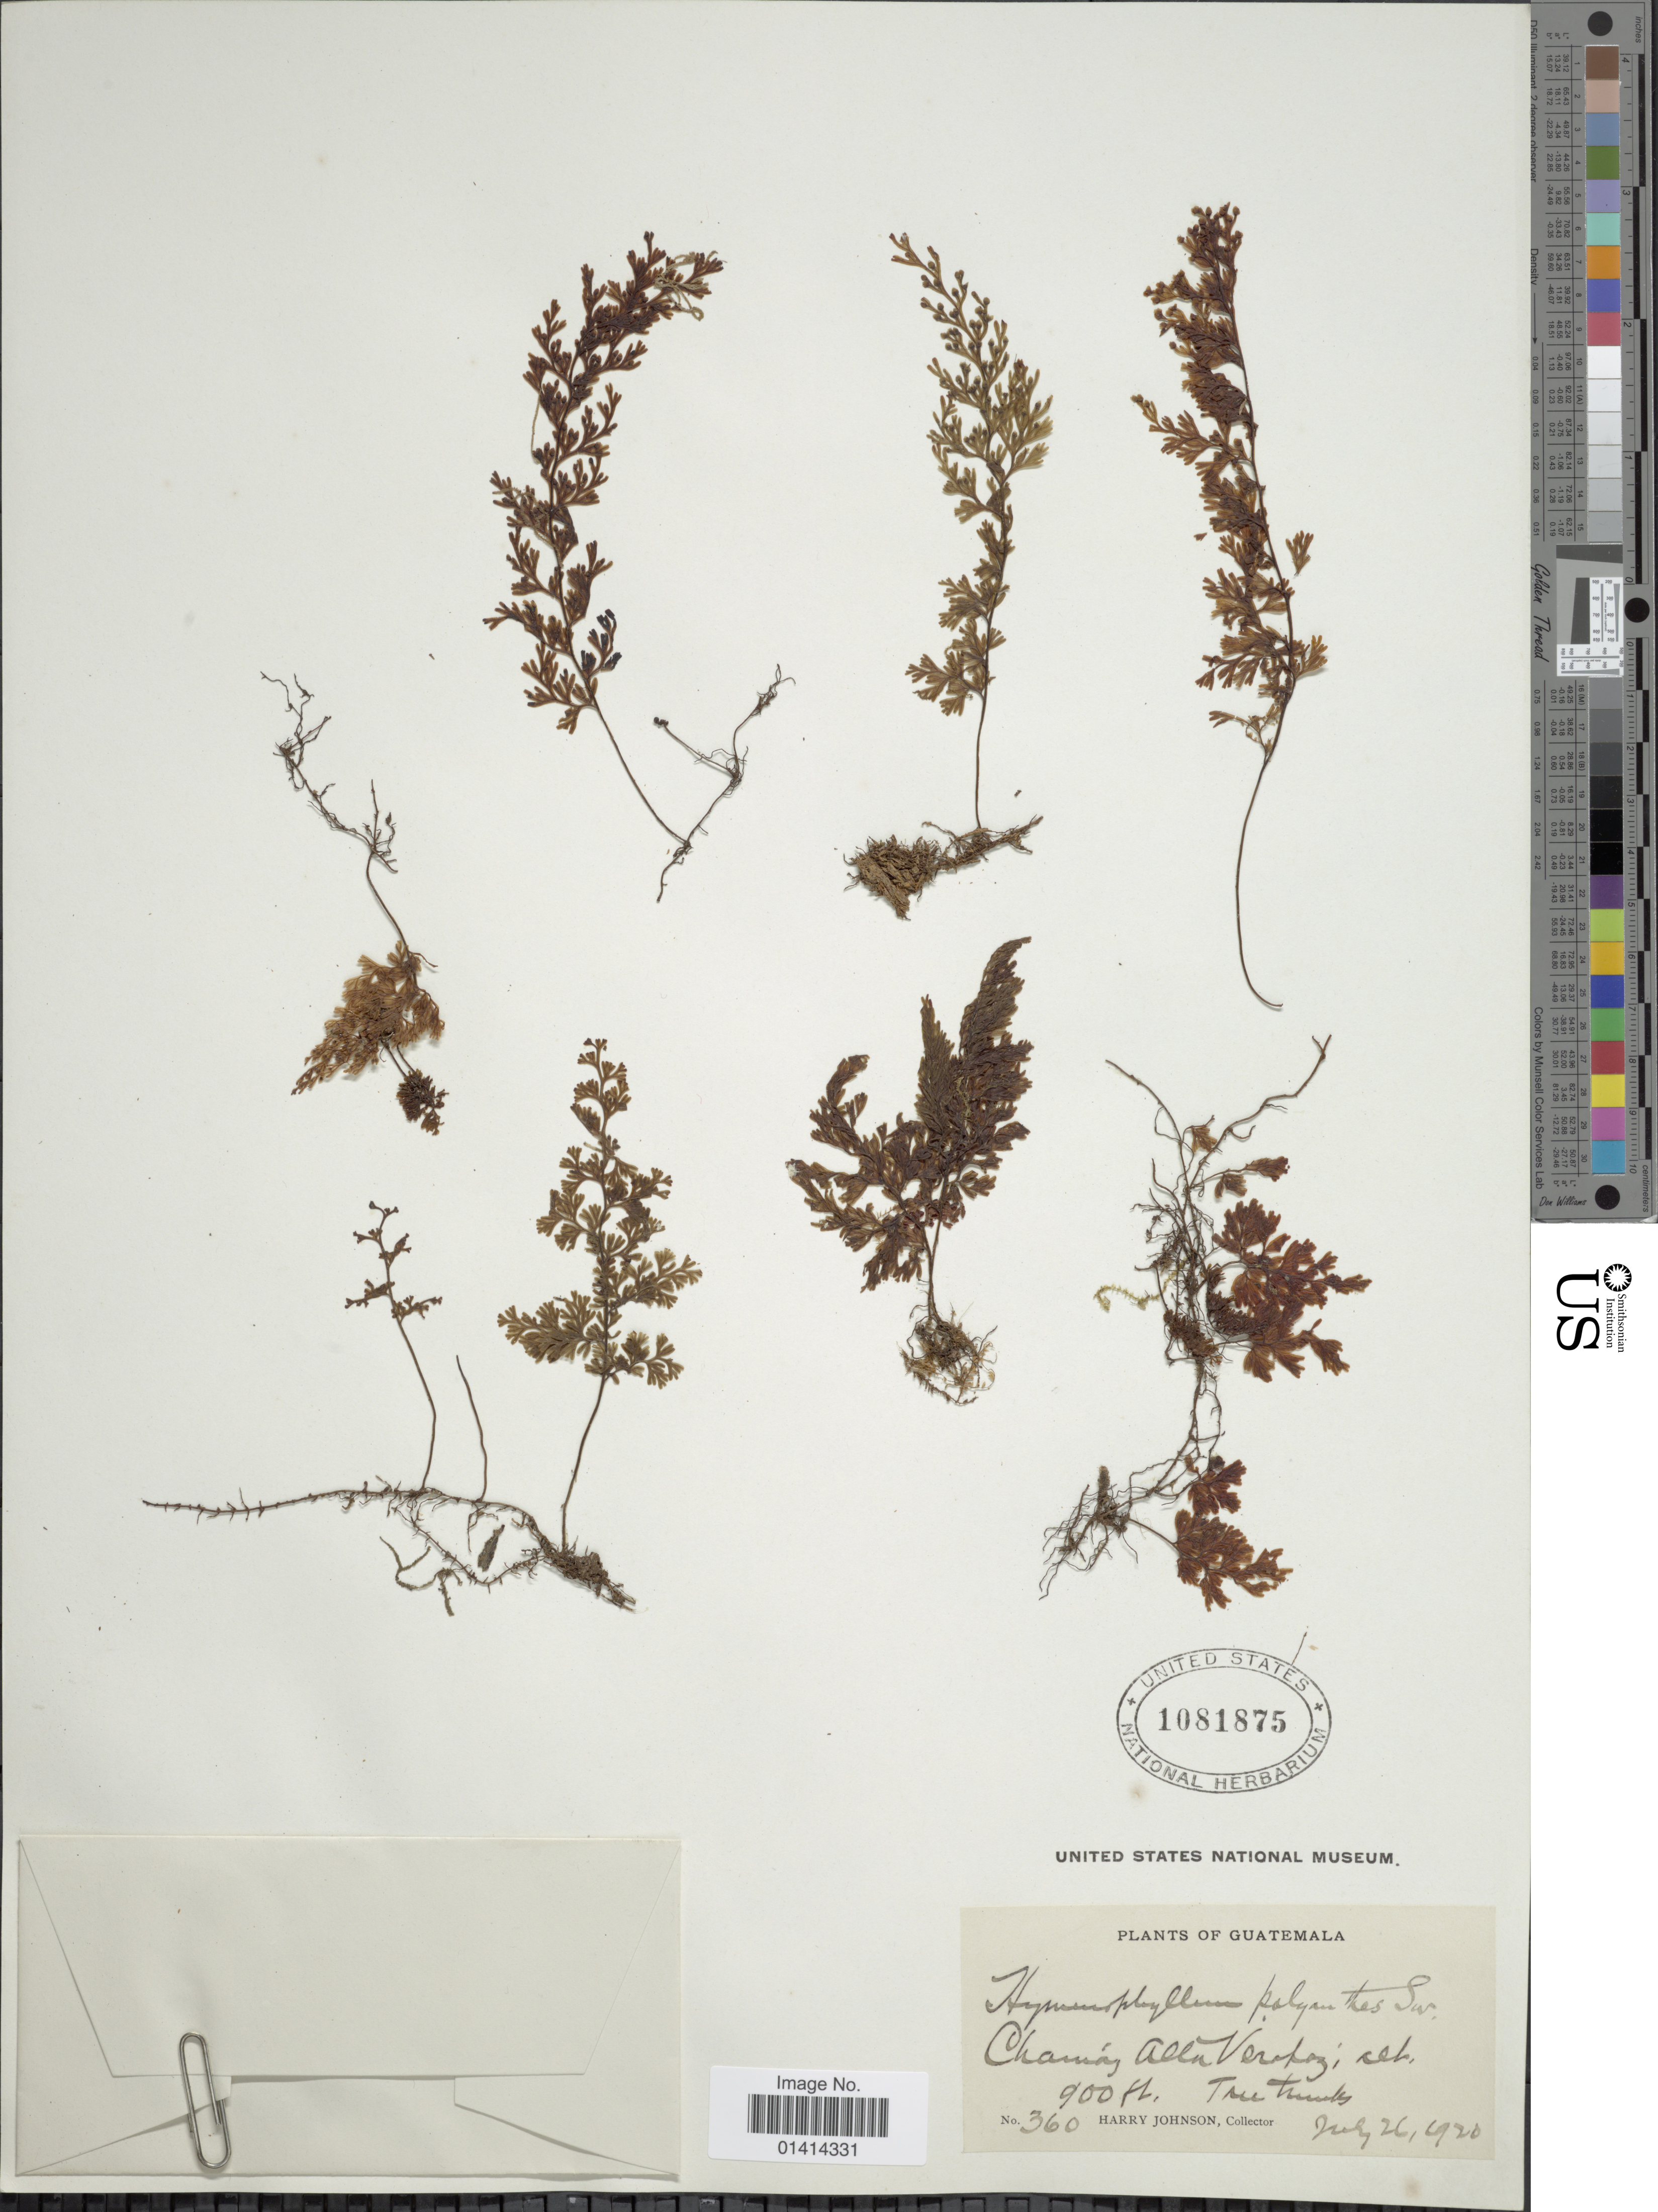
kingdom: Plantae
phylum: Tracheophyta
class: Polypodiopsida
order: Hymenophyllales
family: Hymenophyllaceae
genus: Hymenophyllum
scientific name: Hymenophyllum polyanthos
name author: (Sw.) Sw.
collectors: H. Johnson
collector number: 360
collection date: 1920-07-26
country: Guatemala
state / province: Alta Verapaz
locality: Chamás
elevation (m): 274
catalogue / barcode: US 1081875